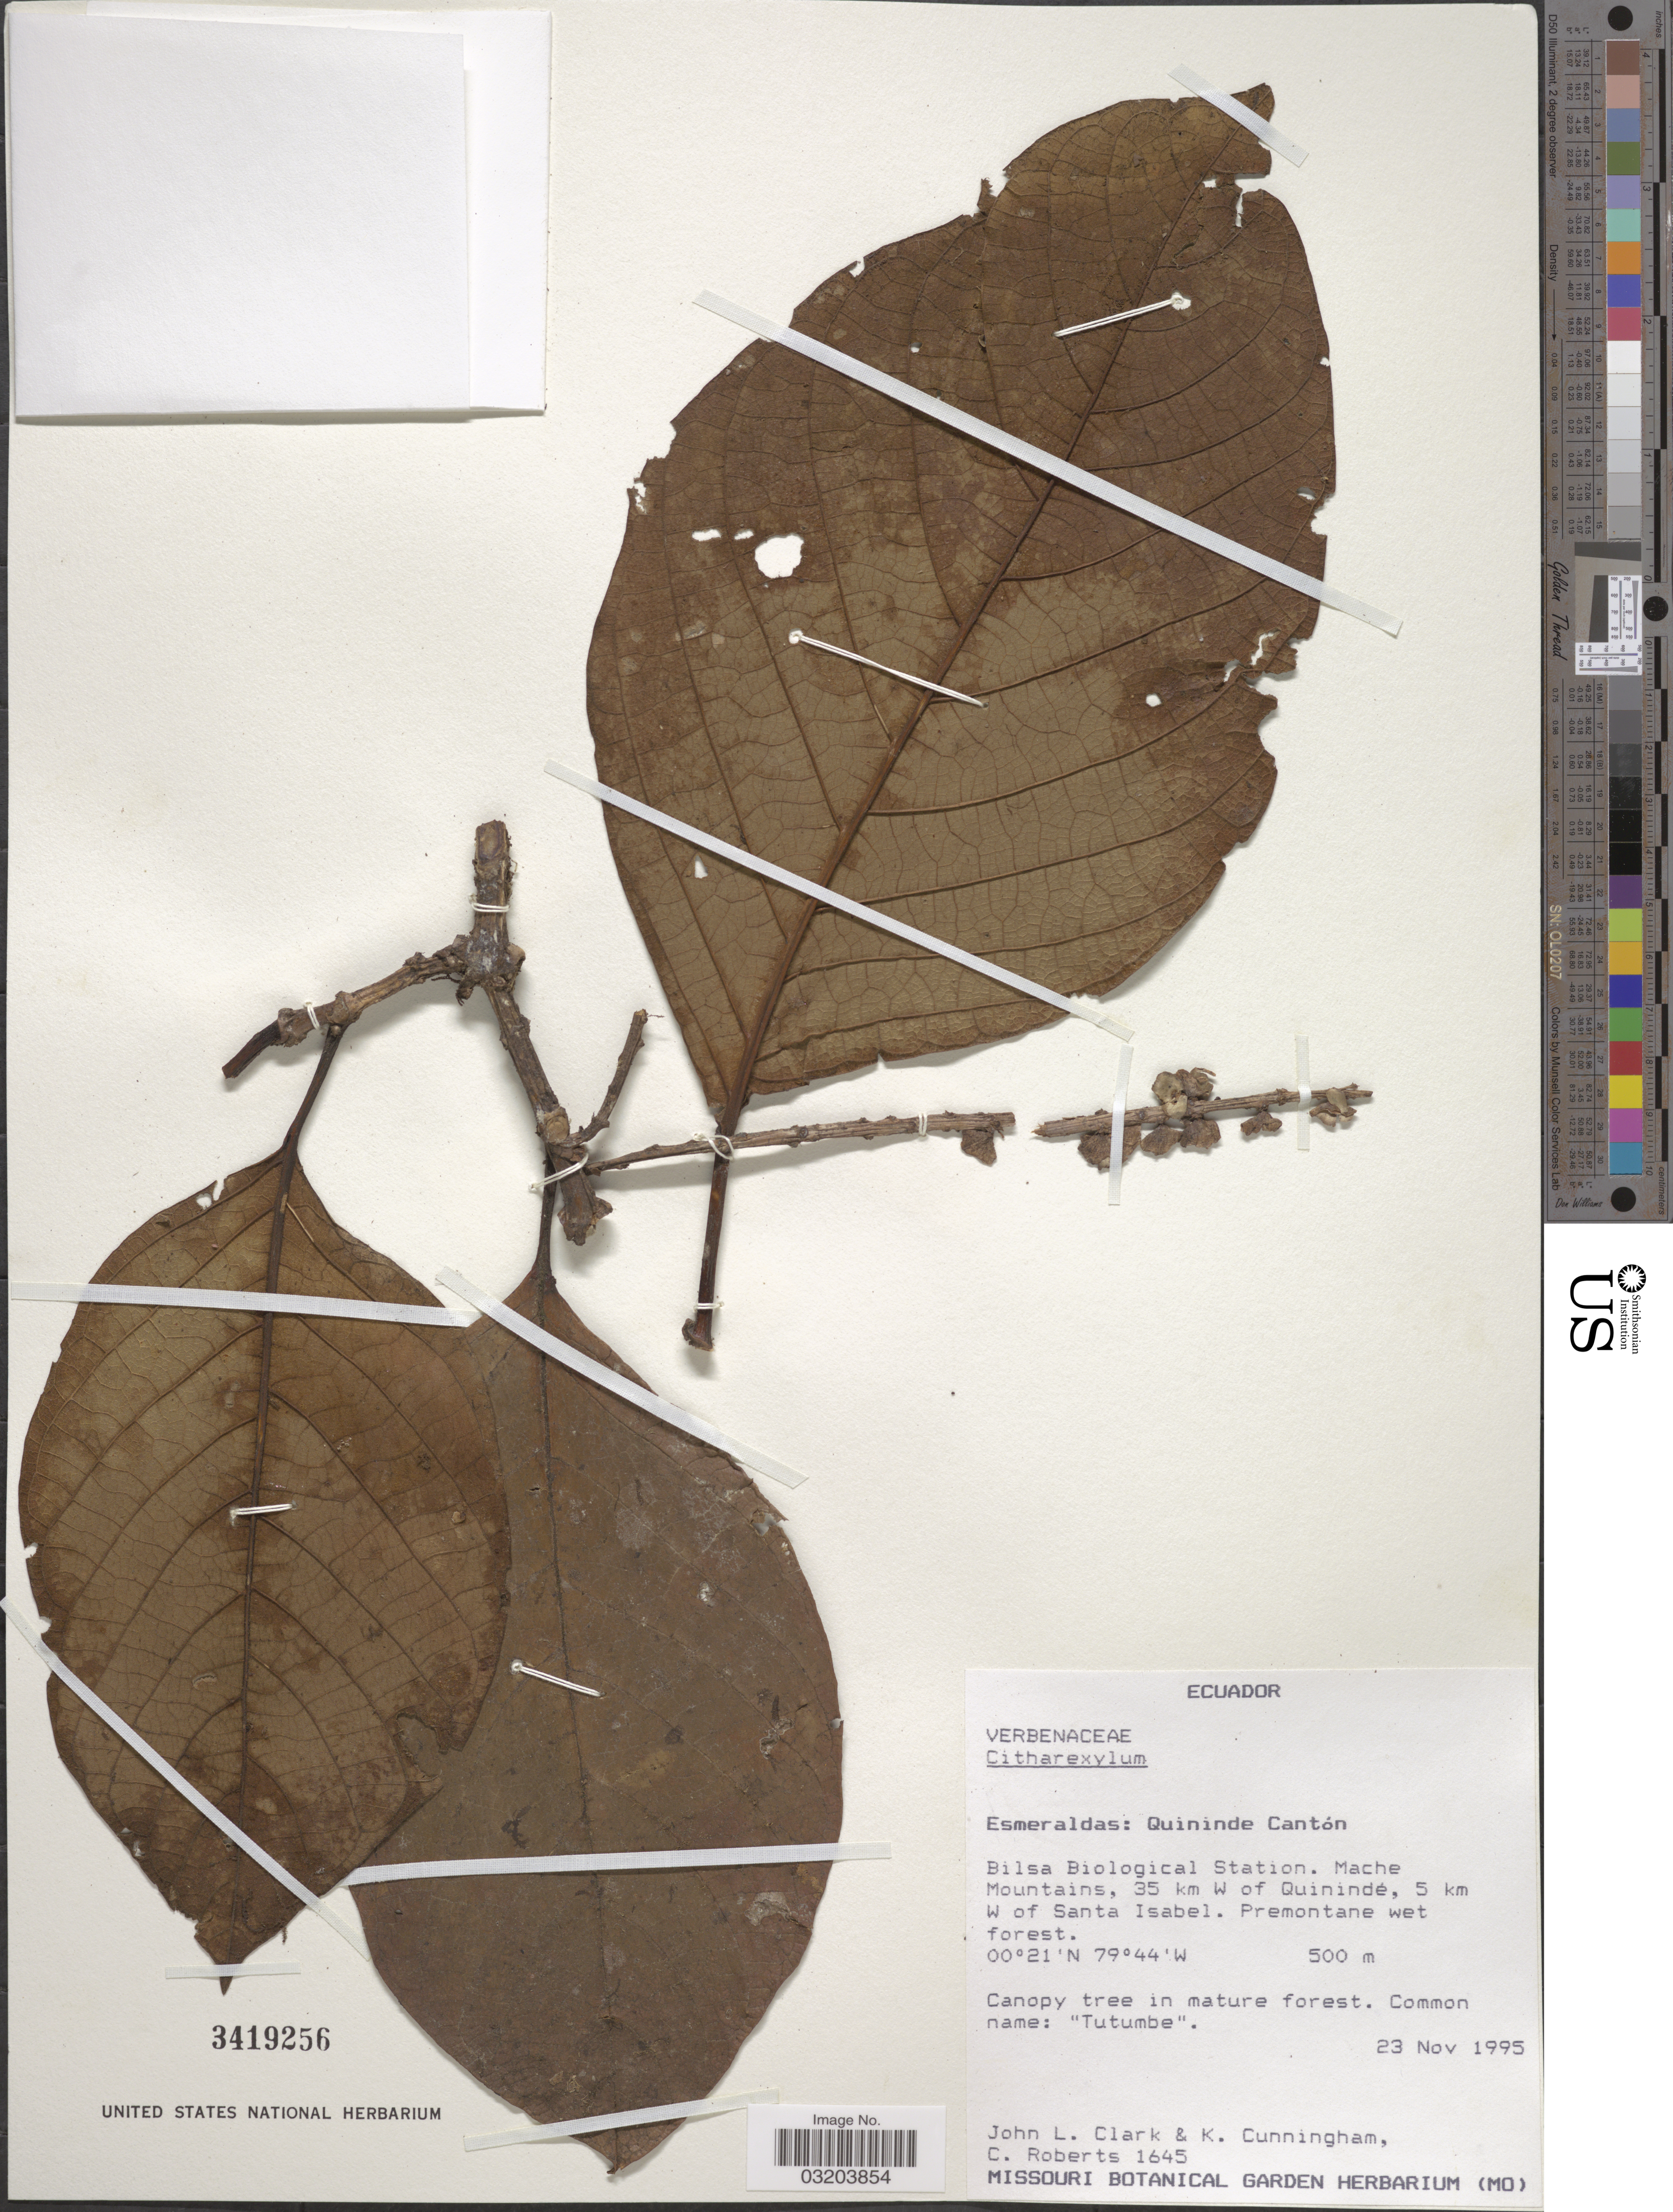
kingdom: Plantae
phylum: Tracheophyta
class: Magnoliopsida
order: Lamiales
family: Verbenaceae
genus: Citharexylum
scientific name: Citharexylum sp.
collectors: J. L. Clark, K. Cunningham & C. Roberts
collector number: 1645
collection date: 1995-11-23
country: Ecuador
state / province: Esmeraldas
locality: Quininde Cantón. Bilsa Biological Station. Mache Mountains, 35 km W of Quininde, 5 km W of Santa Isabel. Premontane wet forest.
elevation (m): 500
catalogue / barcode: US 3419256